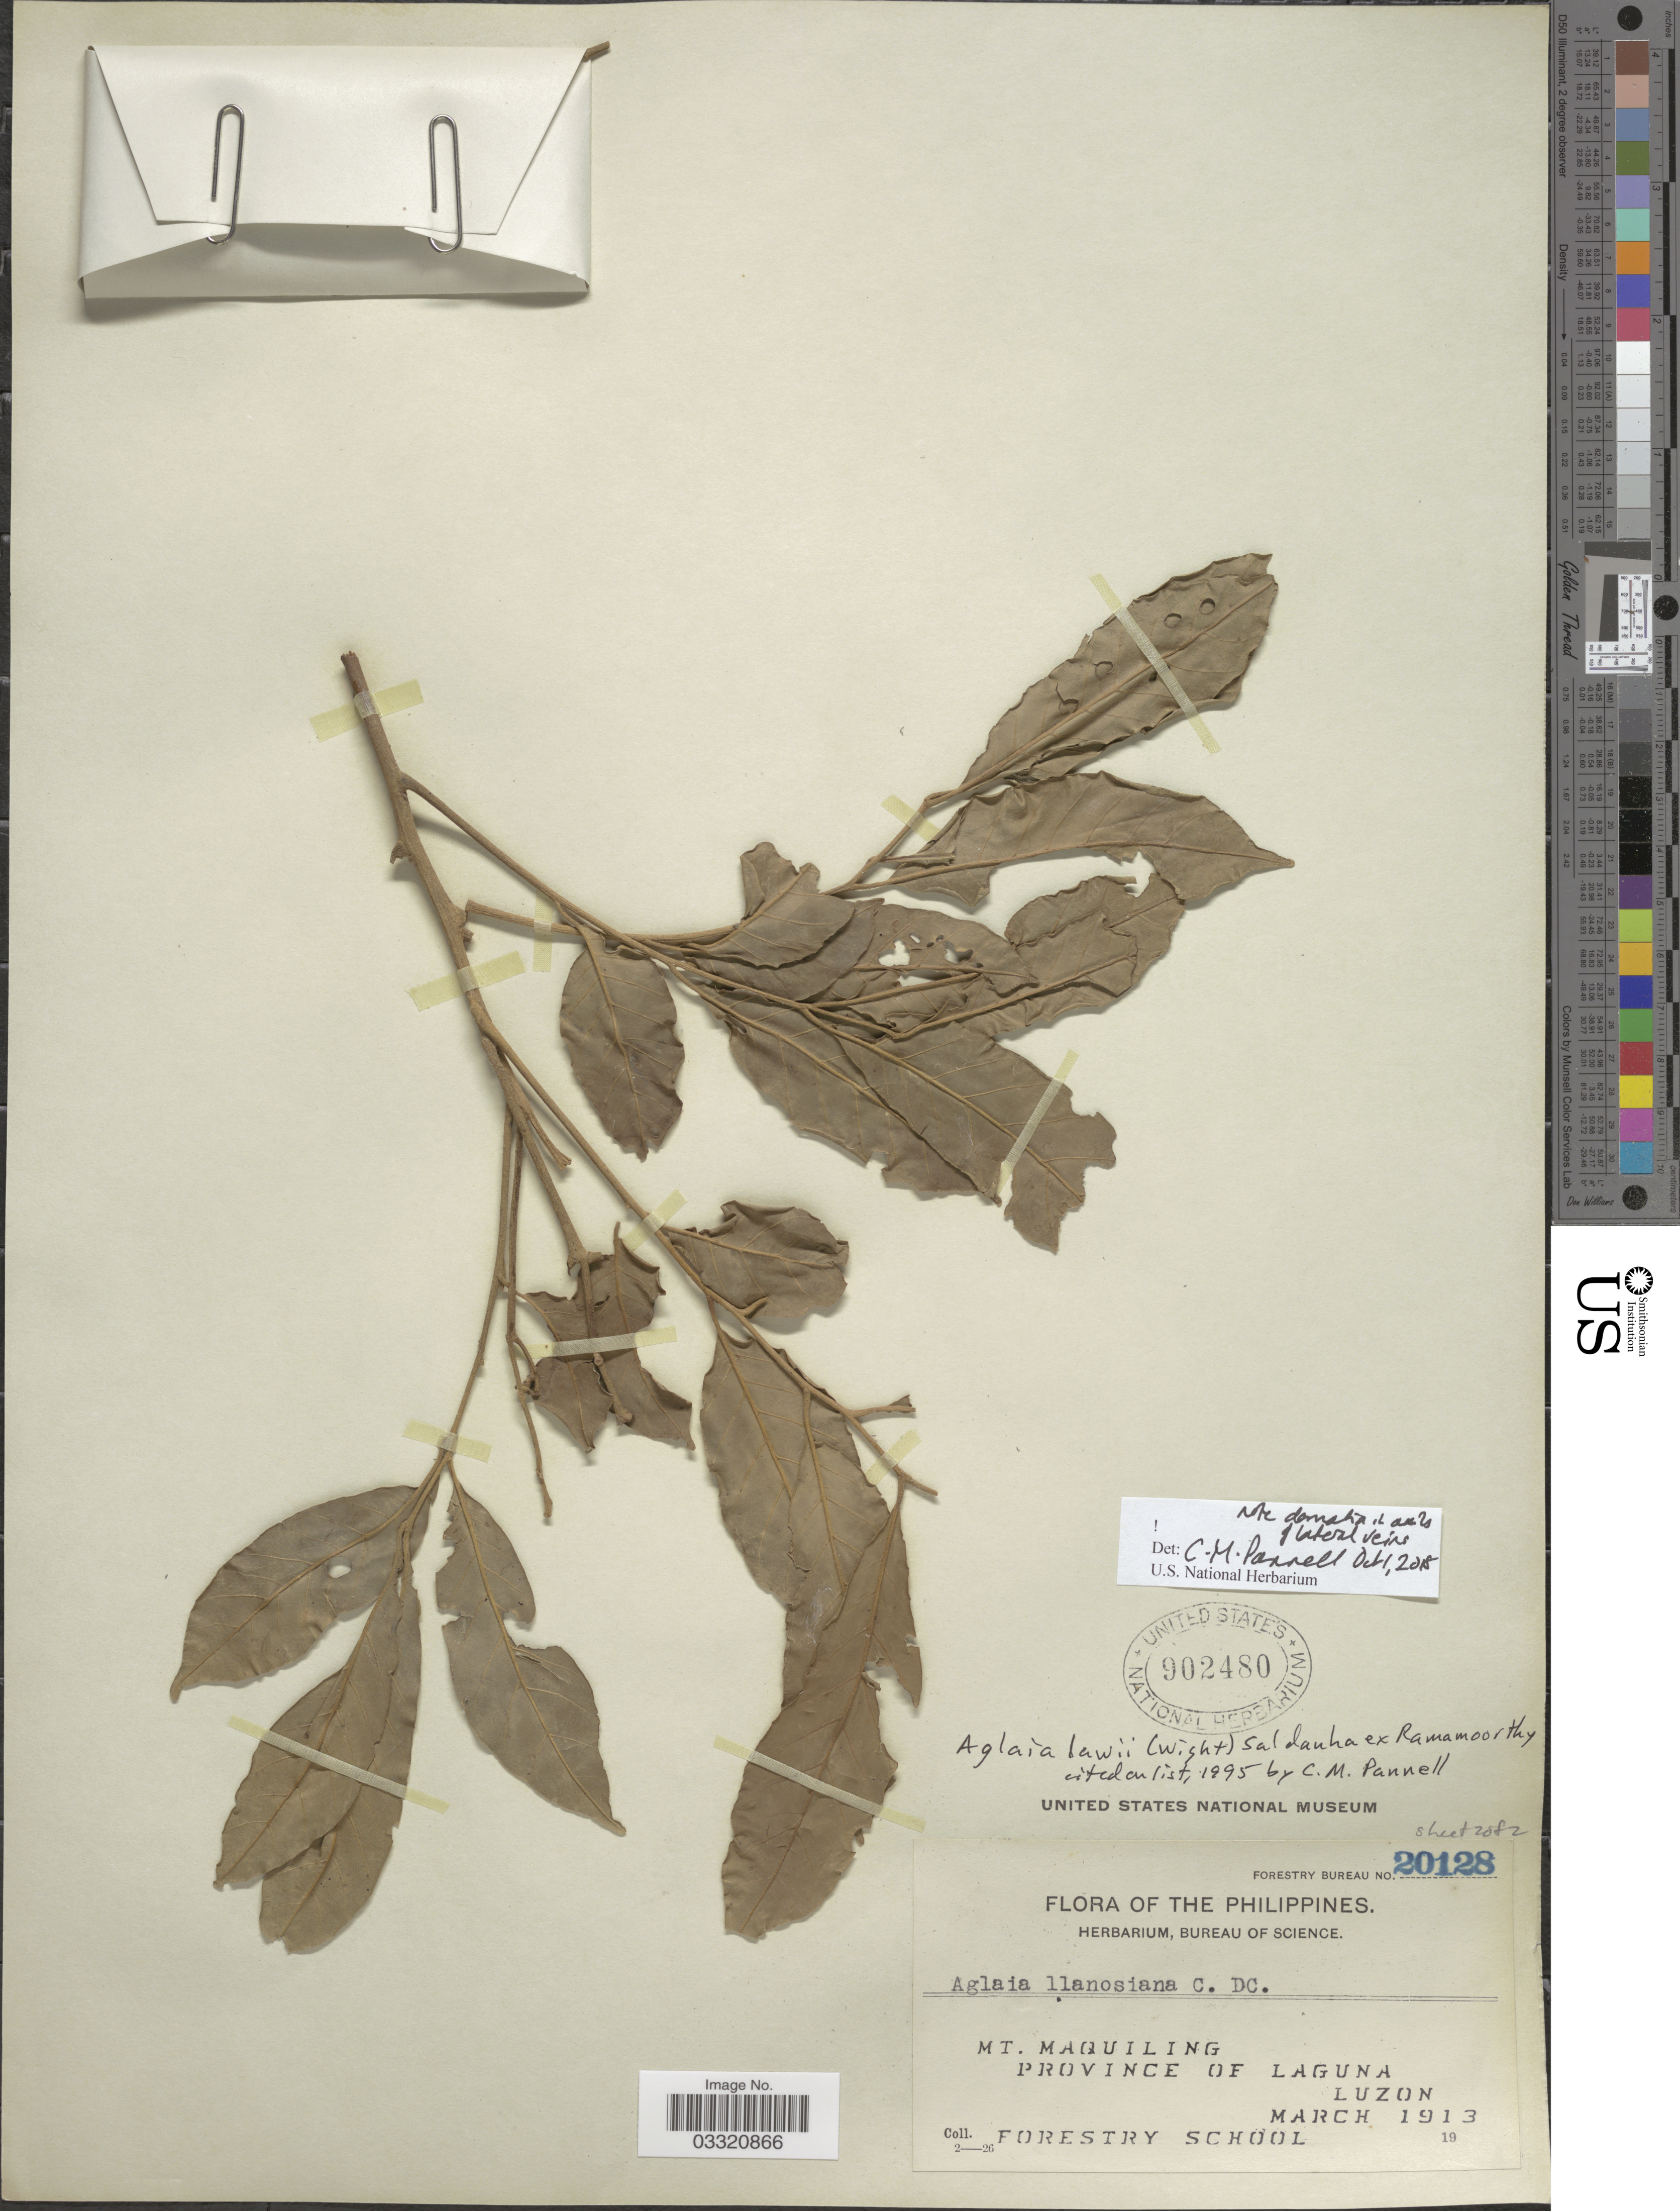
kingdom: Plantae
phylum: Tracheophyta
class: Magnoliopsida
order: Sapindales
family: Meliaceae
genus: Aglaia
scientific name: Aglaia lawii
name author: (Wight) C.J. Saldanha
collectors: Forestry School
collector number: Forestry Bureau 20128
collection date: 1913-03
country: Philippines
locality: Mt. Maquiling. Province of Laguna, Luzon.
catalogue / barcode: US 902480